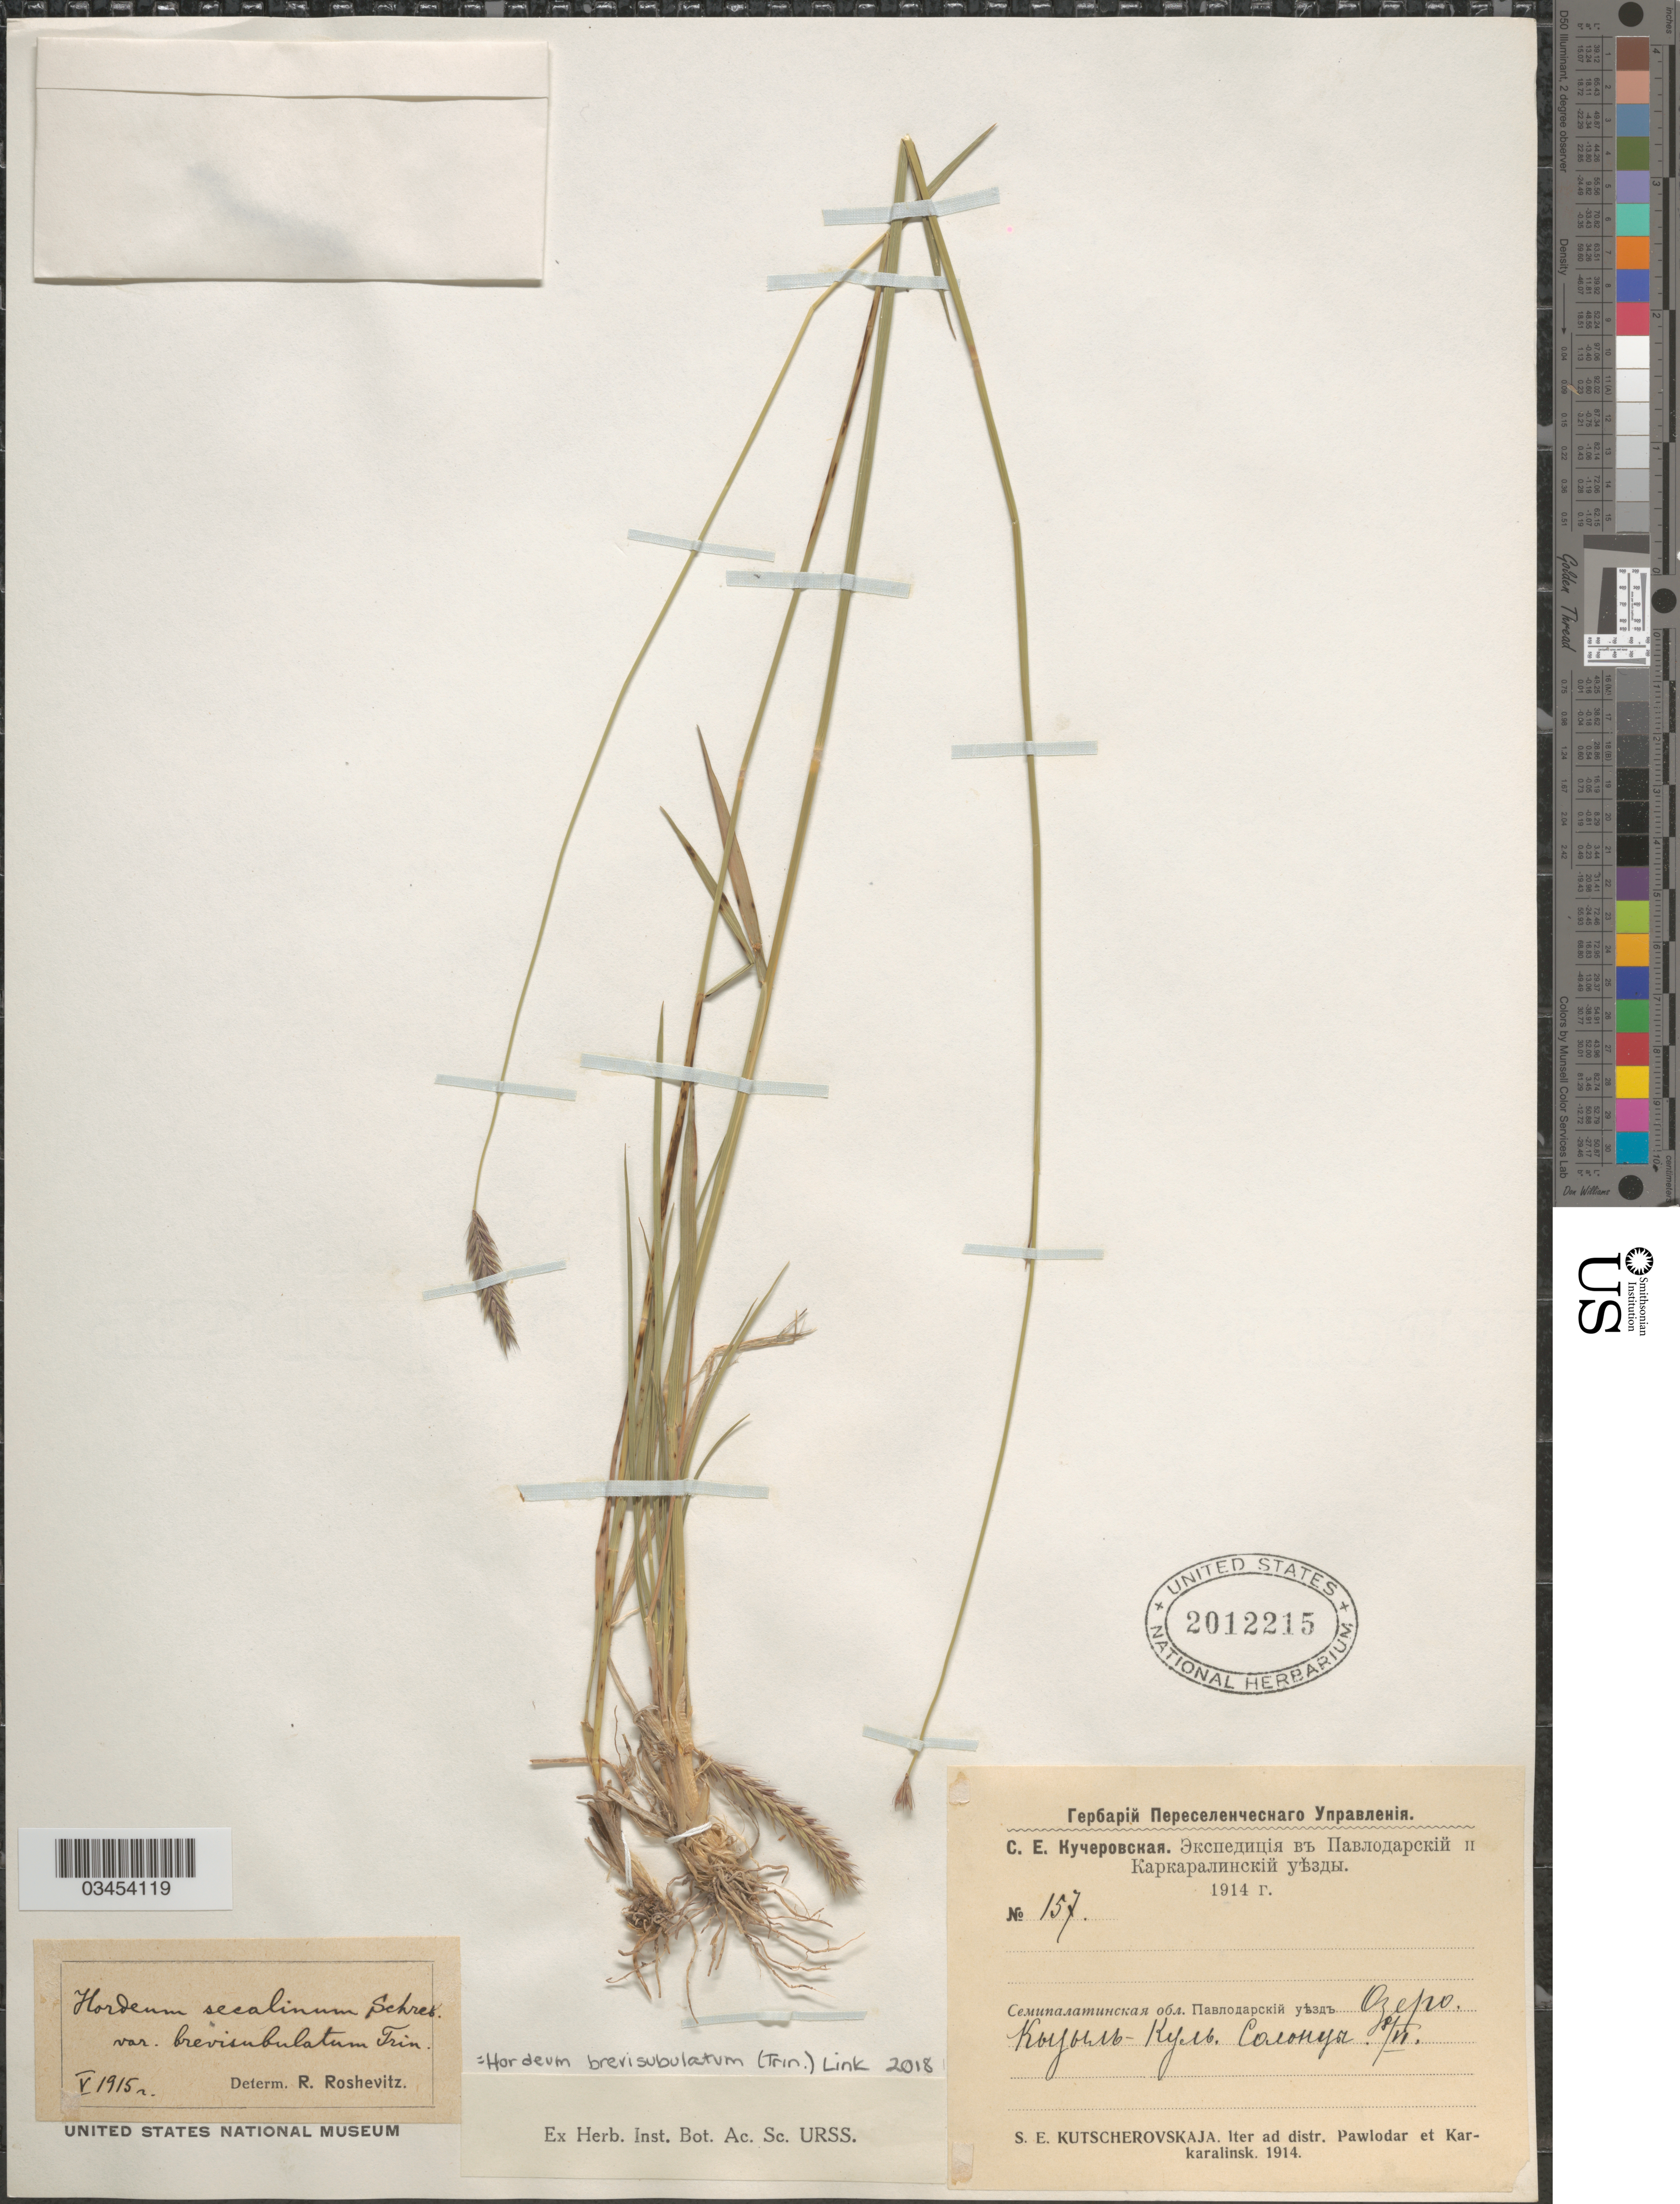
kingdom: Plantae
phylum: Tracheophyta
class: Liliopsida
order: Poales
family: Poaceae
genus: Hordeum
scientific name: Hordeum brevisubulatum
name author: (Trin.) Link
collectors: S. Kutscherovskaja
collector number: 157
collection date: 1914-06-08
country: Kazakhstan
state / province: South Kazakhstan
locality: Iter ad distr. Pawlodar et Karkaralinsk. Lake Kyzyl-Kol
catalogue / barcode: US 2012215